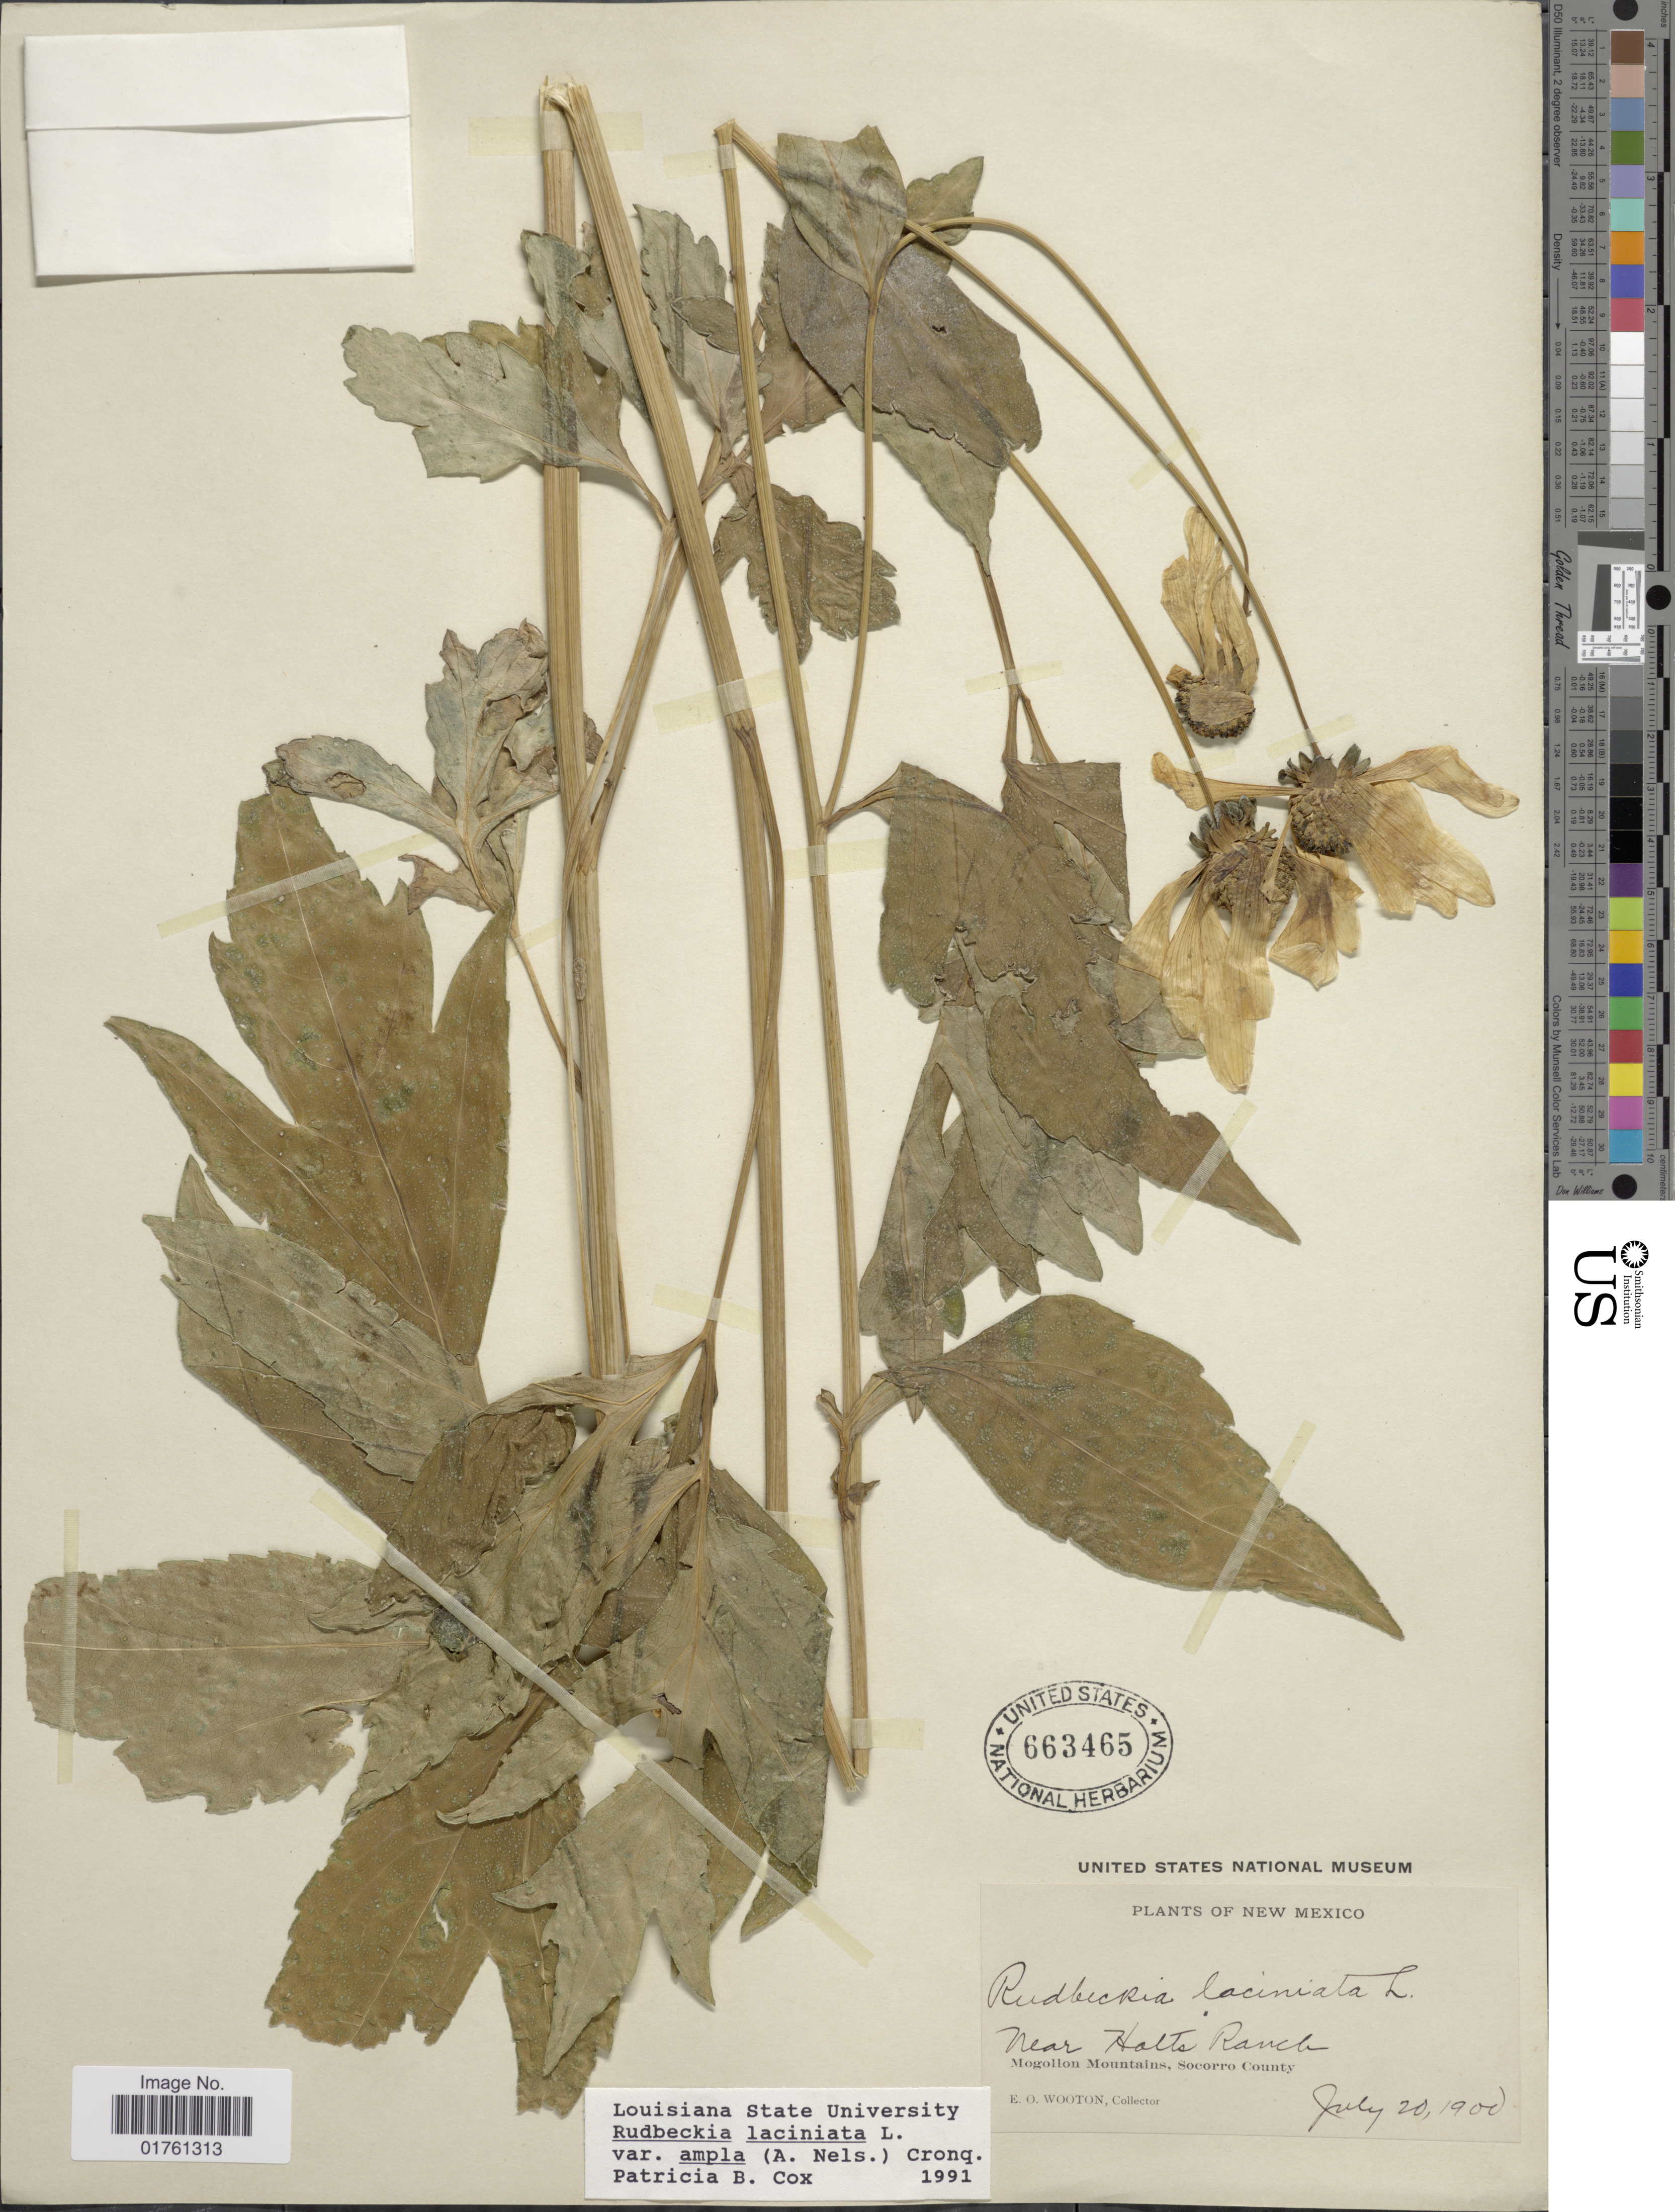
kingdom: Plantae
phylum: Tracheophyta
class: Magnoliopsida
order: Asterales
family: Asteraceae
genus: Rudbeckia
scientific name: Rudbeckia laciniata var. ampla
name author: (A. Nelson) Cronq.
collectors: E. O. Wooton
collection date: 1900-07-20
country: United States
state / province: New Mexico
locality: Near Holts Ranch. Mogollon Mountains, Socorro County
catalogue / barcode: US 663465